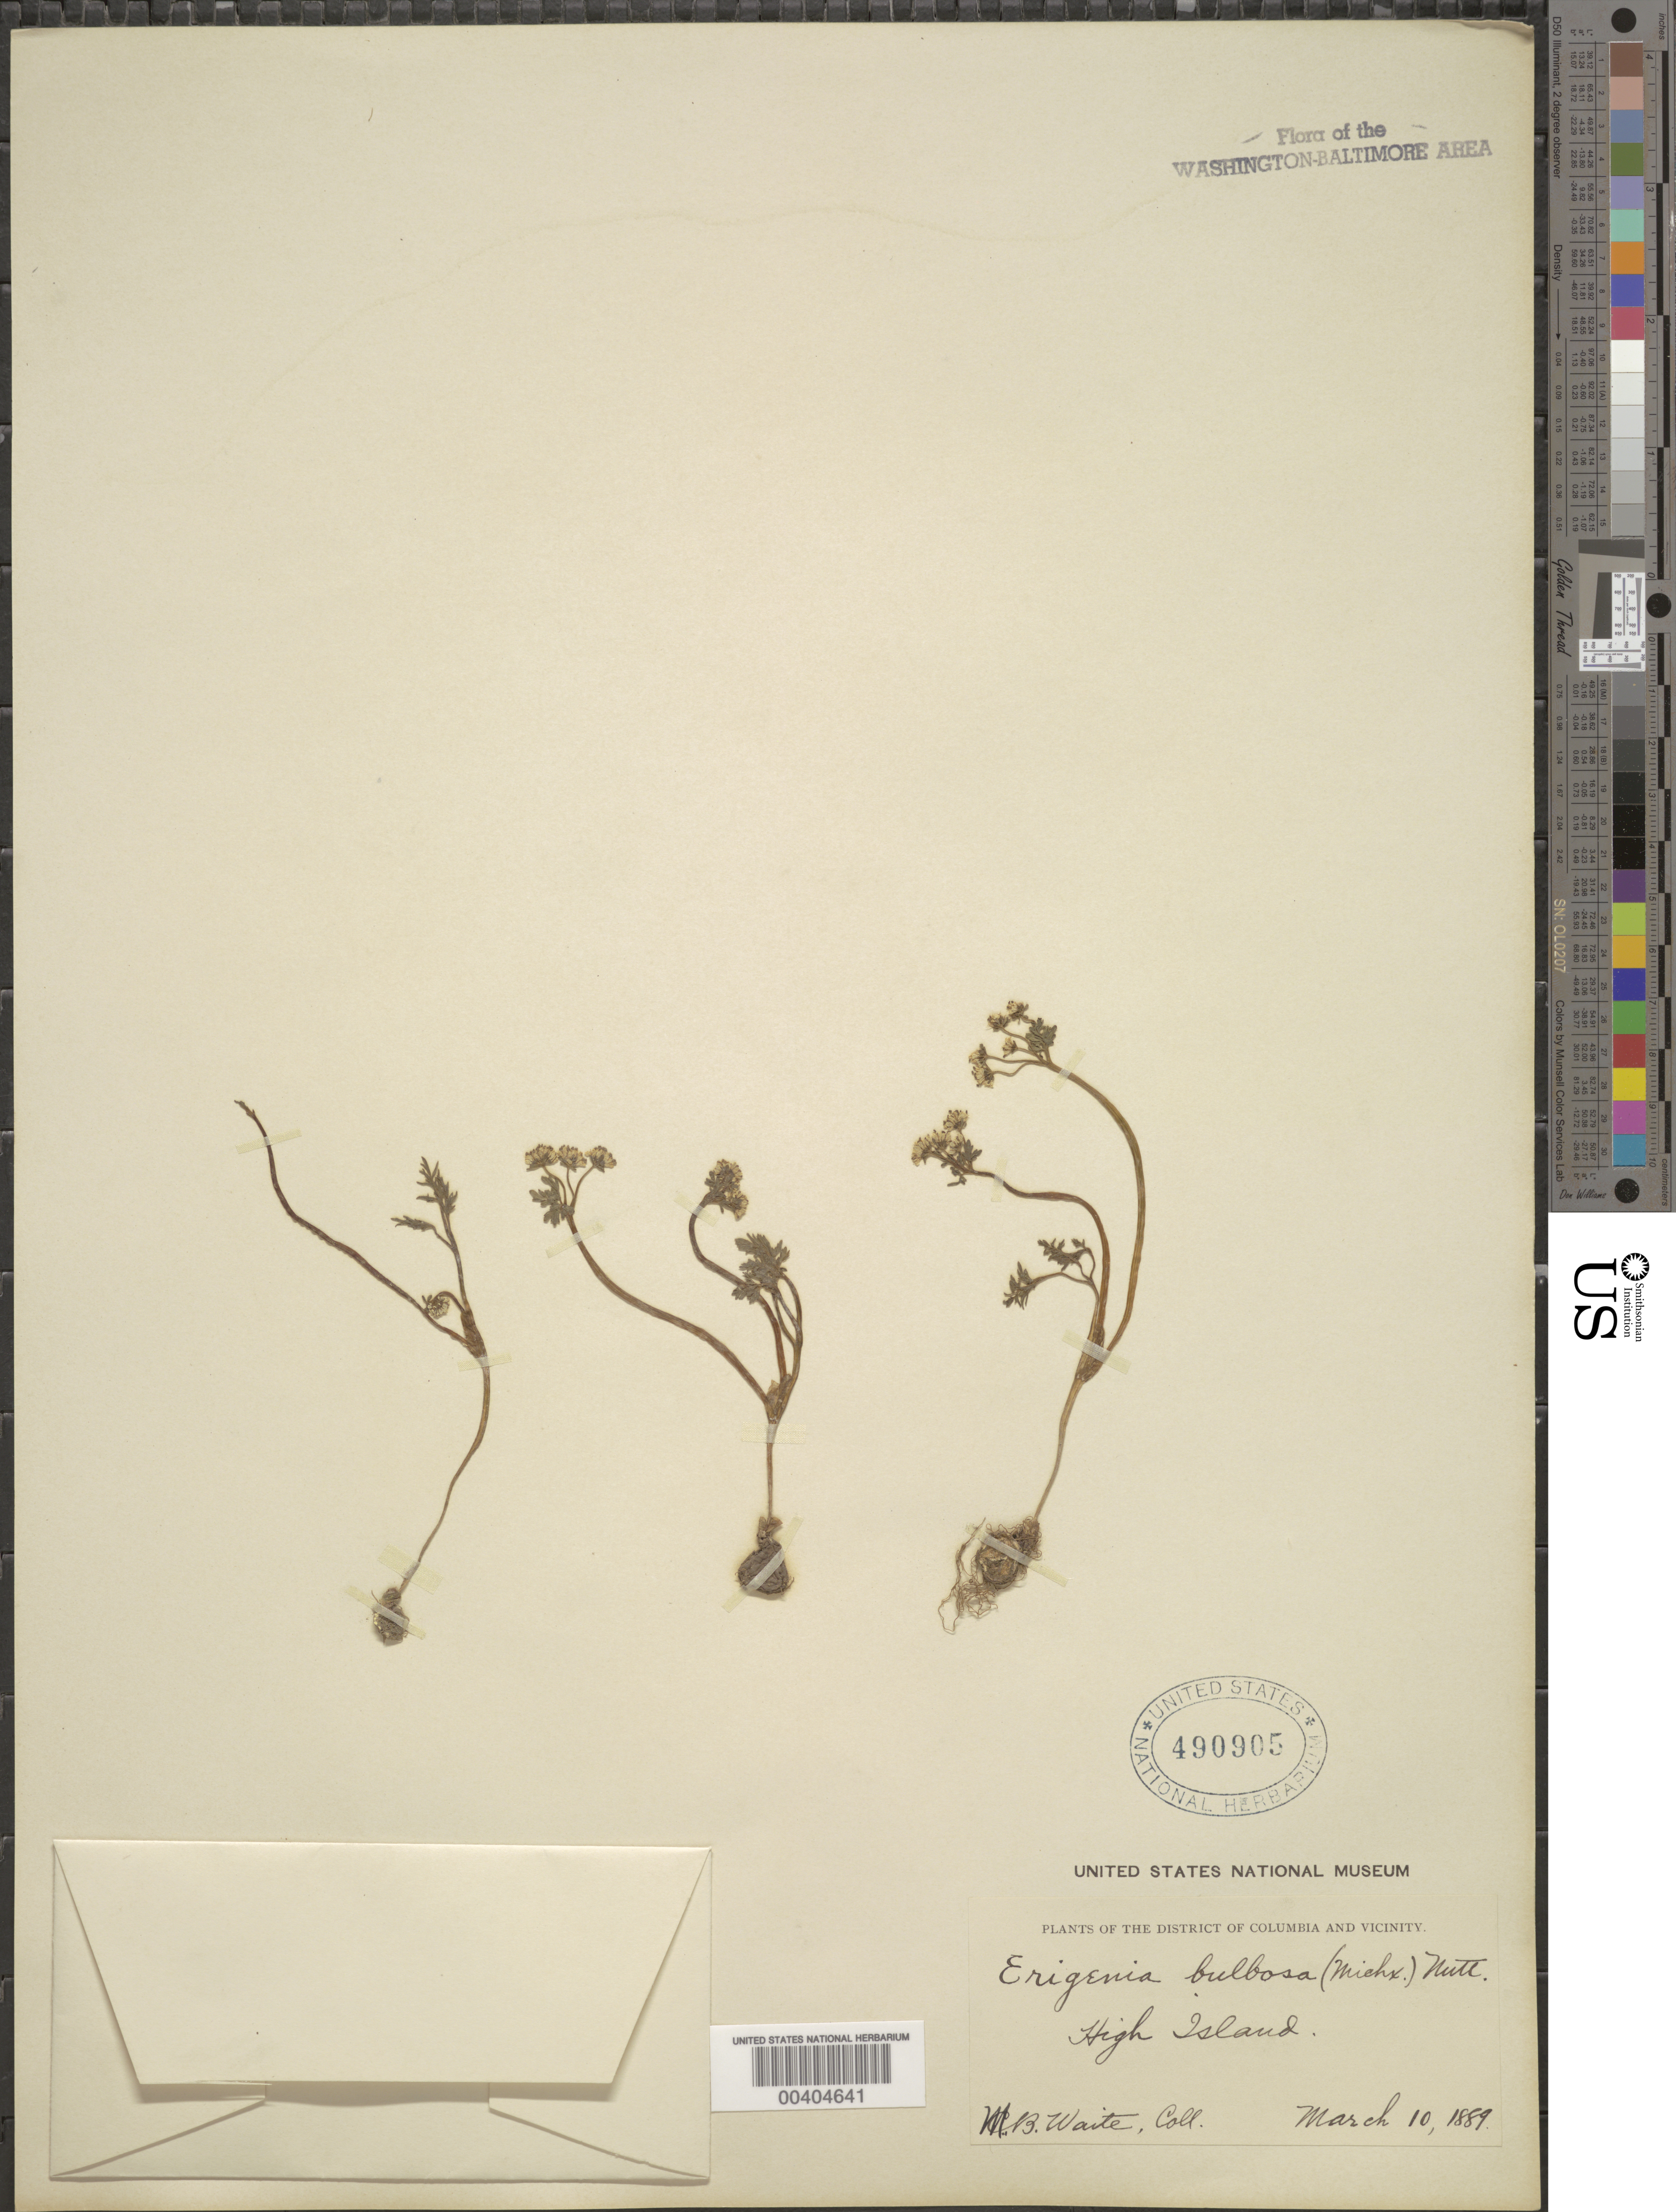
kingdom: Plantae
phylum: Tracheophyta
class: Magnoliopsida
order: Apiales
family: Apiaceae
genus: Erigenia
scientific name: Erigenia bulbosa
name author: (Michx.) Nutt.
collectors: M. B. Waite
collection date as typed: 10 Mar 1889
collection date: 1889-03-10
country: United States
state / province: Maryland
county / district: Montgomery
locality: High Island C. & O. Canal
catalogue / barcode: US 490905